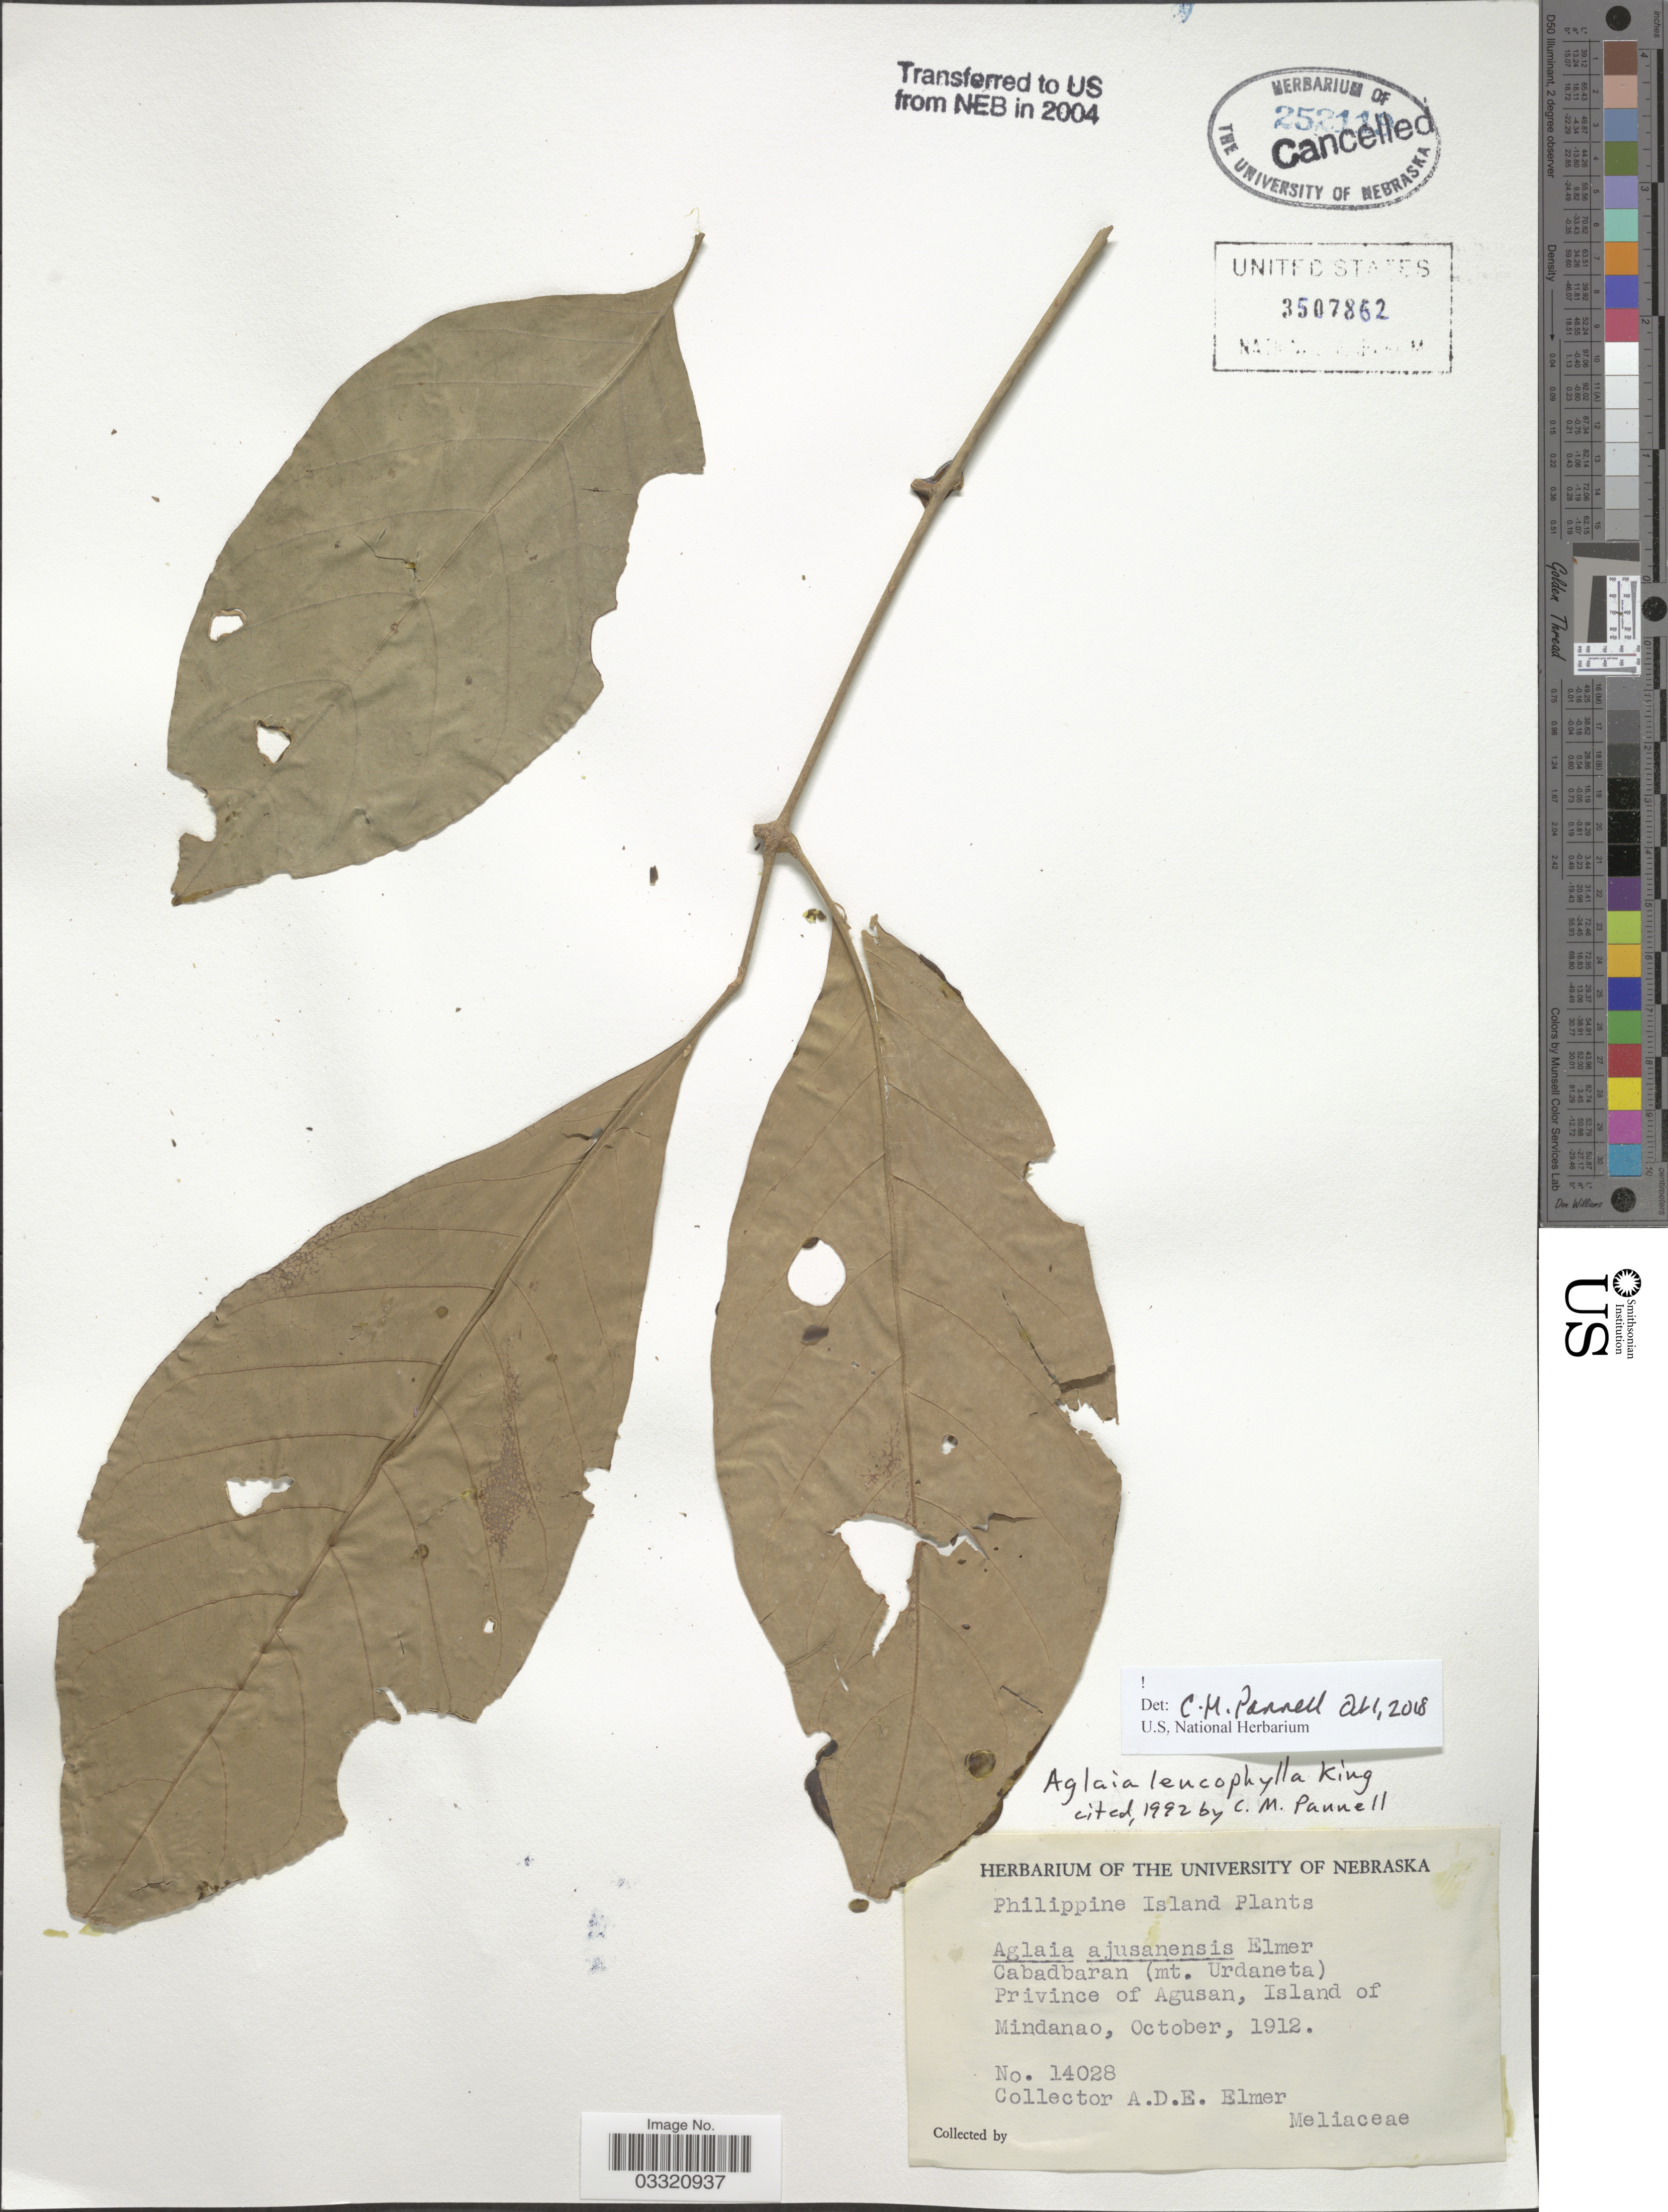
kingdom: Plantae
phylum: Tracheophyta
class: Magnoliopsida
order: Sapindales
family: Meliaceae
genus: Aglaia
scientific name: Aglaia leucophylla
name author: King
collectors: A. D. E. Elmer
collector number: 14028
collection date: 1912-10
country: Philippines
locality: Cabadbaran (mt. Urdaneta). Province of Agusan, Island of Mindanao.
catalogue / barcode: US 3507862